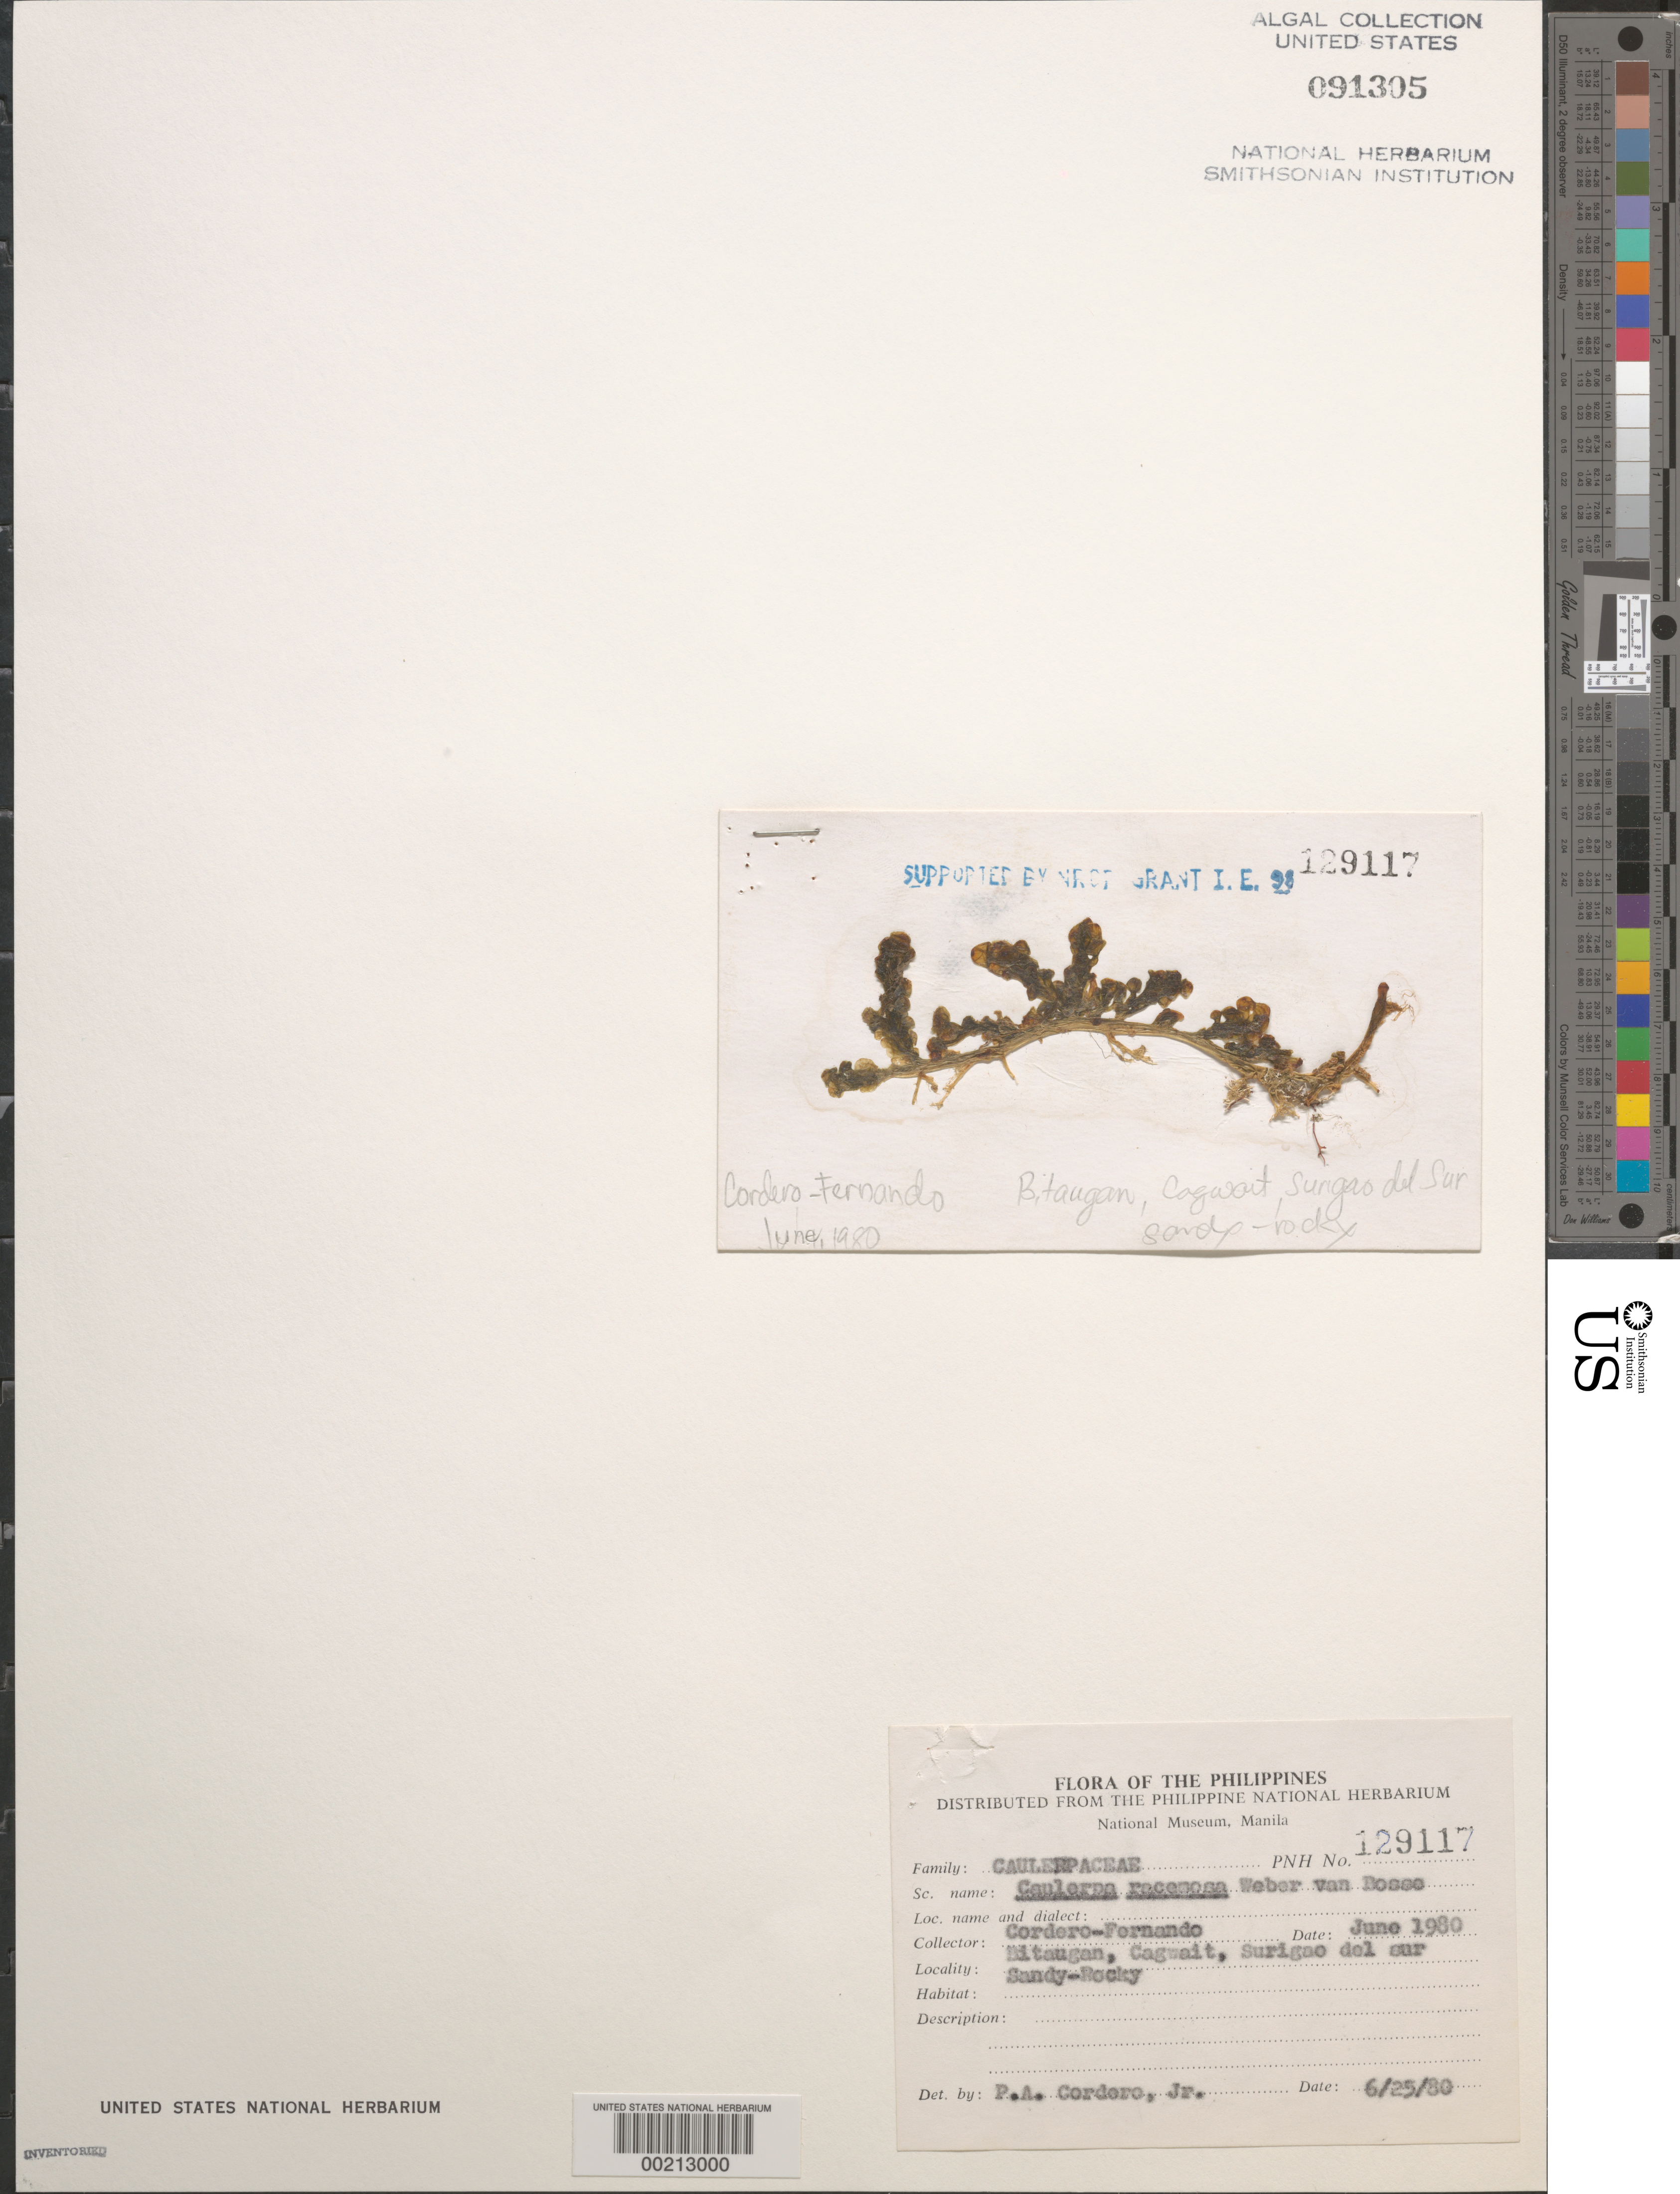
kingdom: Plantae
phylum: Chlorophyta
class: Ulvophyceae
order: Bryopsidales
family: Caulerpaceae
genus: Caulerpa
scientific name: Caulerpa racemosa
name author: (Forssk.) J. Agardh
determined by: Cordero, P. A., Jr.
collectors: P. A. Cordero & O. Fernando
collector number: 129117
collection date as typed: Jun 1980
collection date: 1980-06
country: Philippines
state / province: Caraga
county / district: Surigao del Sur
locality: Bitaugan, cagwait, surigao del sur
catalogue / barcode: US 91305